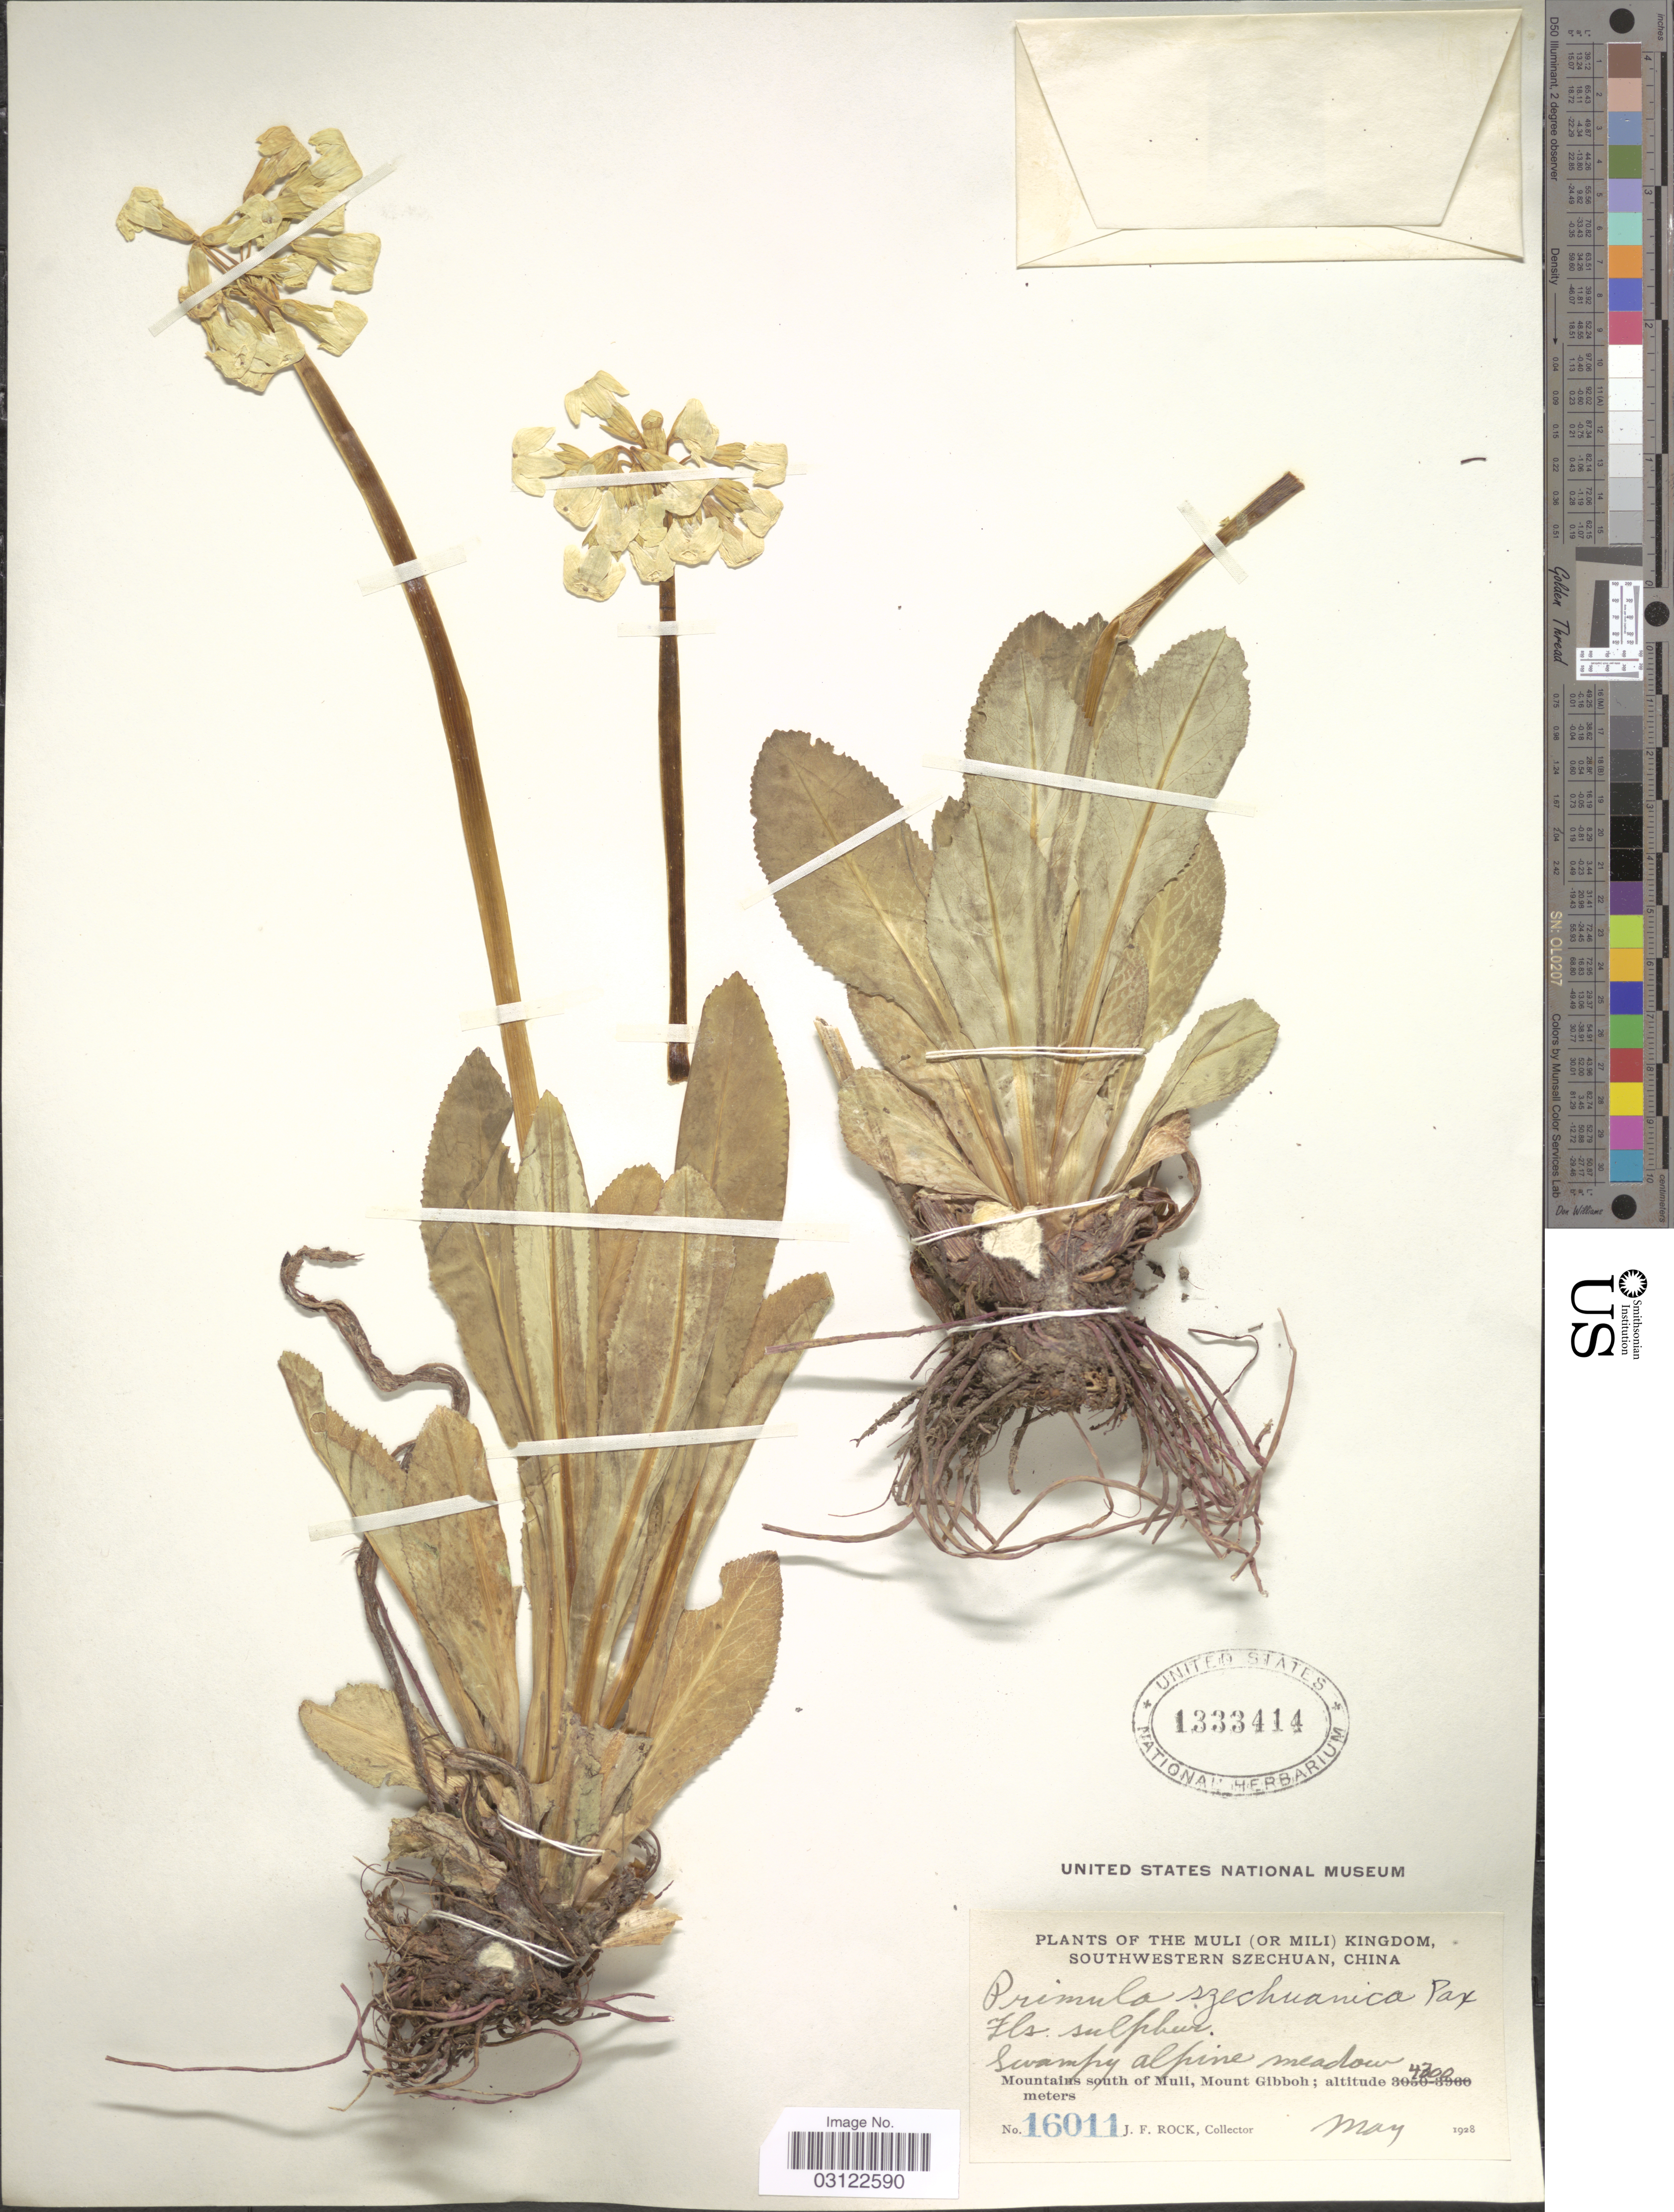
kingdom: Plantae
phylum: Tracheophyta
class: Magnoliopsida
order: Ericales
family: Primulaceae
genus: Primula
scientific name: Primula szechuanica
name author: Pax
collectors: J. Rock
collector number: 16011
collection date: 1928-05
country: China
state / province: Sichuan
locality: The Muli (or Mili) Kingdom, Southwestern Szechuan. Swampy alpine meadow. Mountains south of Muli, Mount Gibboh.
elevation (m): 4300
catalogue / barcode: US 1333414